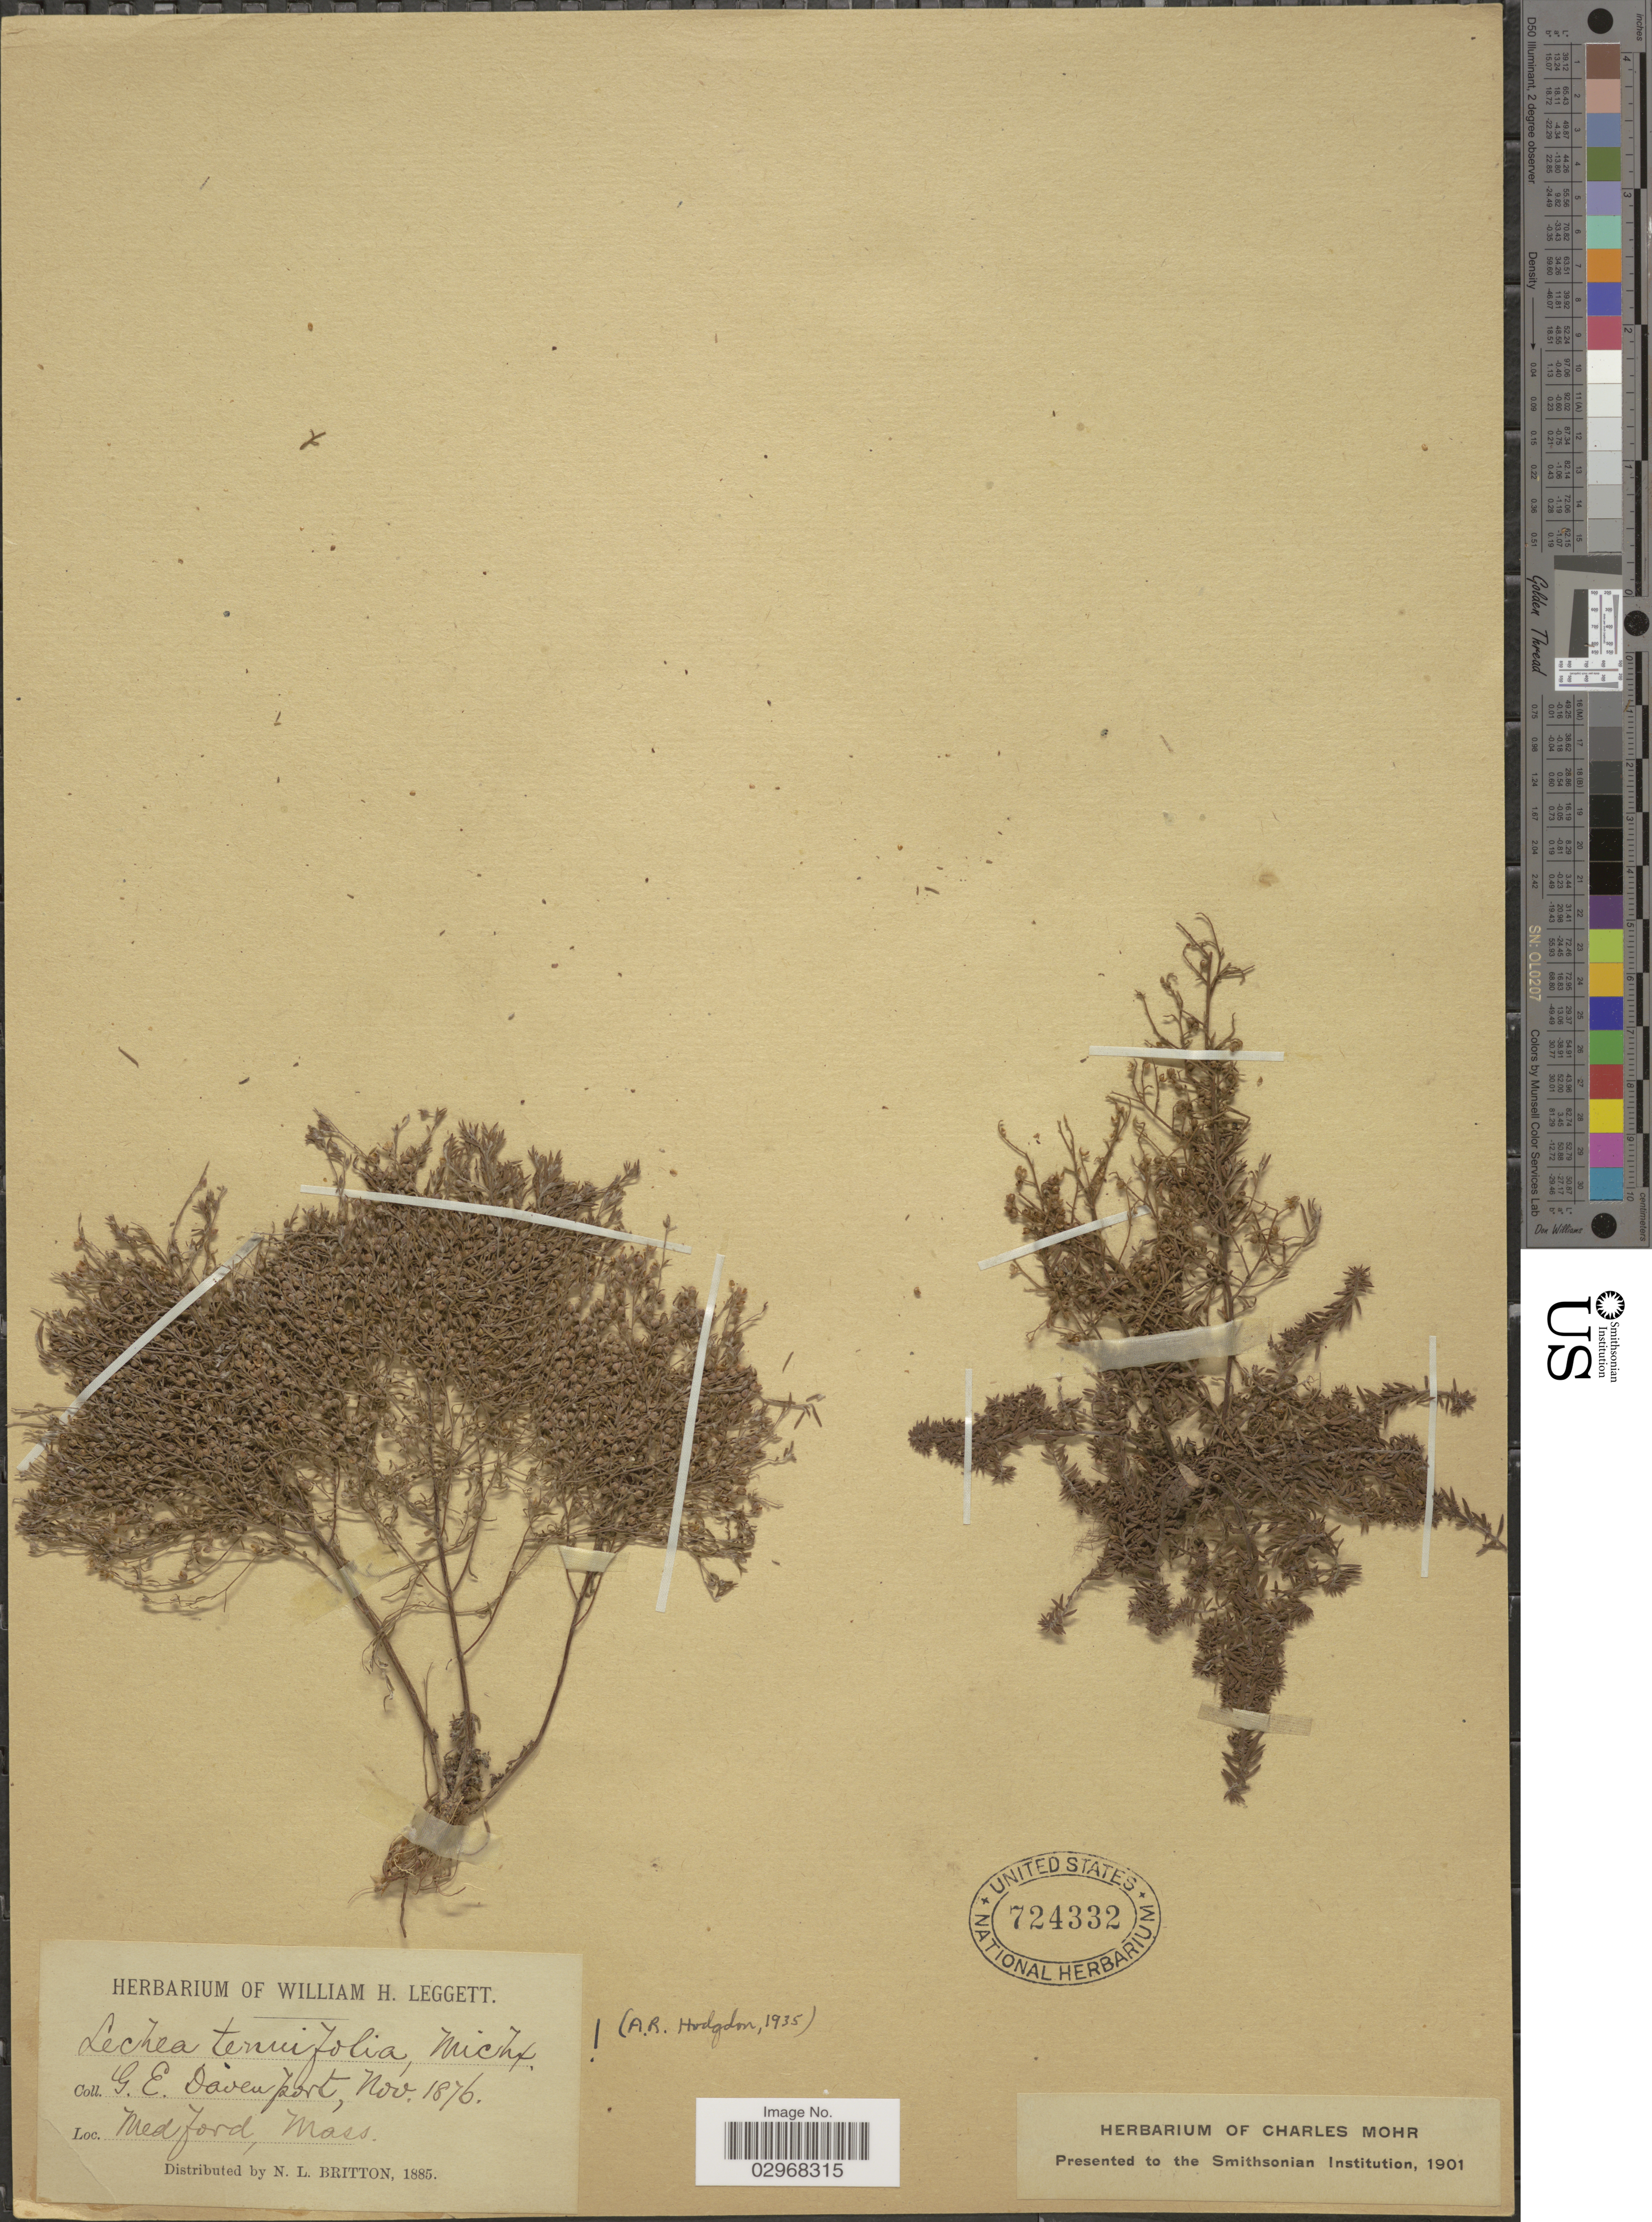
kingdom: Plantae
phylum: Tracheophyta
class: Magnoliopsida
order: Malvales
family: Cistaceae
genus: Lechea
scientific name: Lechea tenuifolia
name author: Michx.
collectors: G. E. Davenport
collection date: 1876-11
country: United States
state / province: Massachusetts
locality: Medford.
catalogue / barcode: US 724332